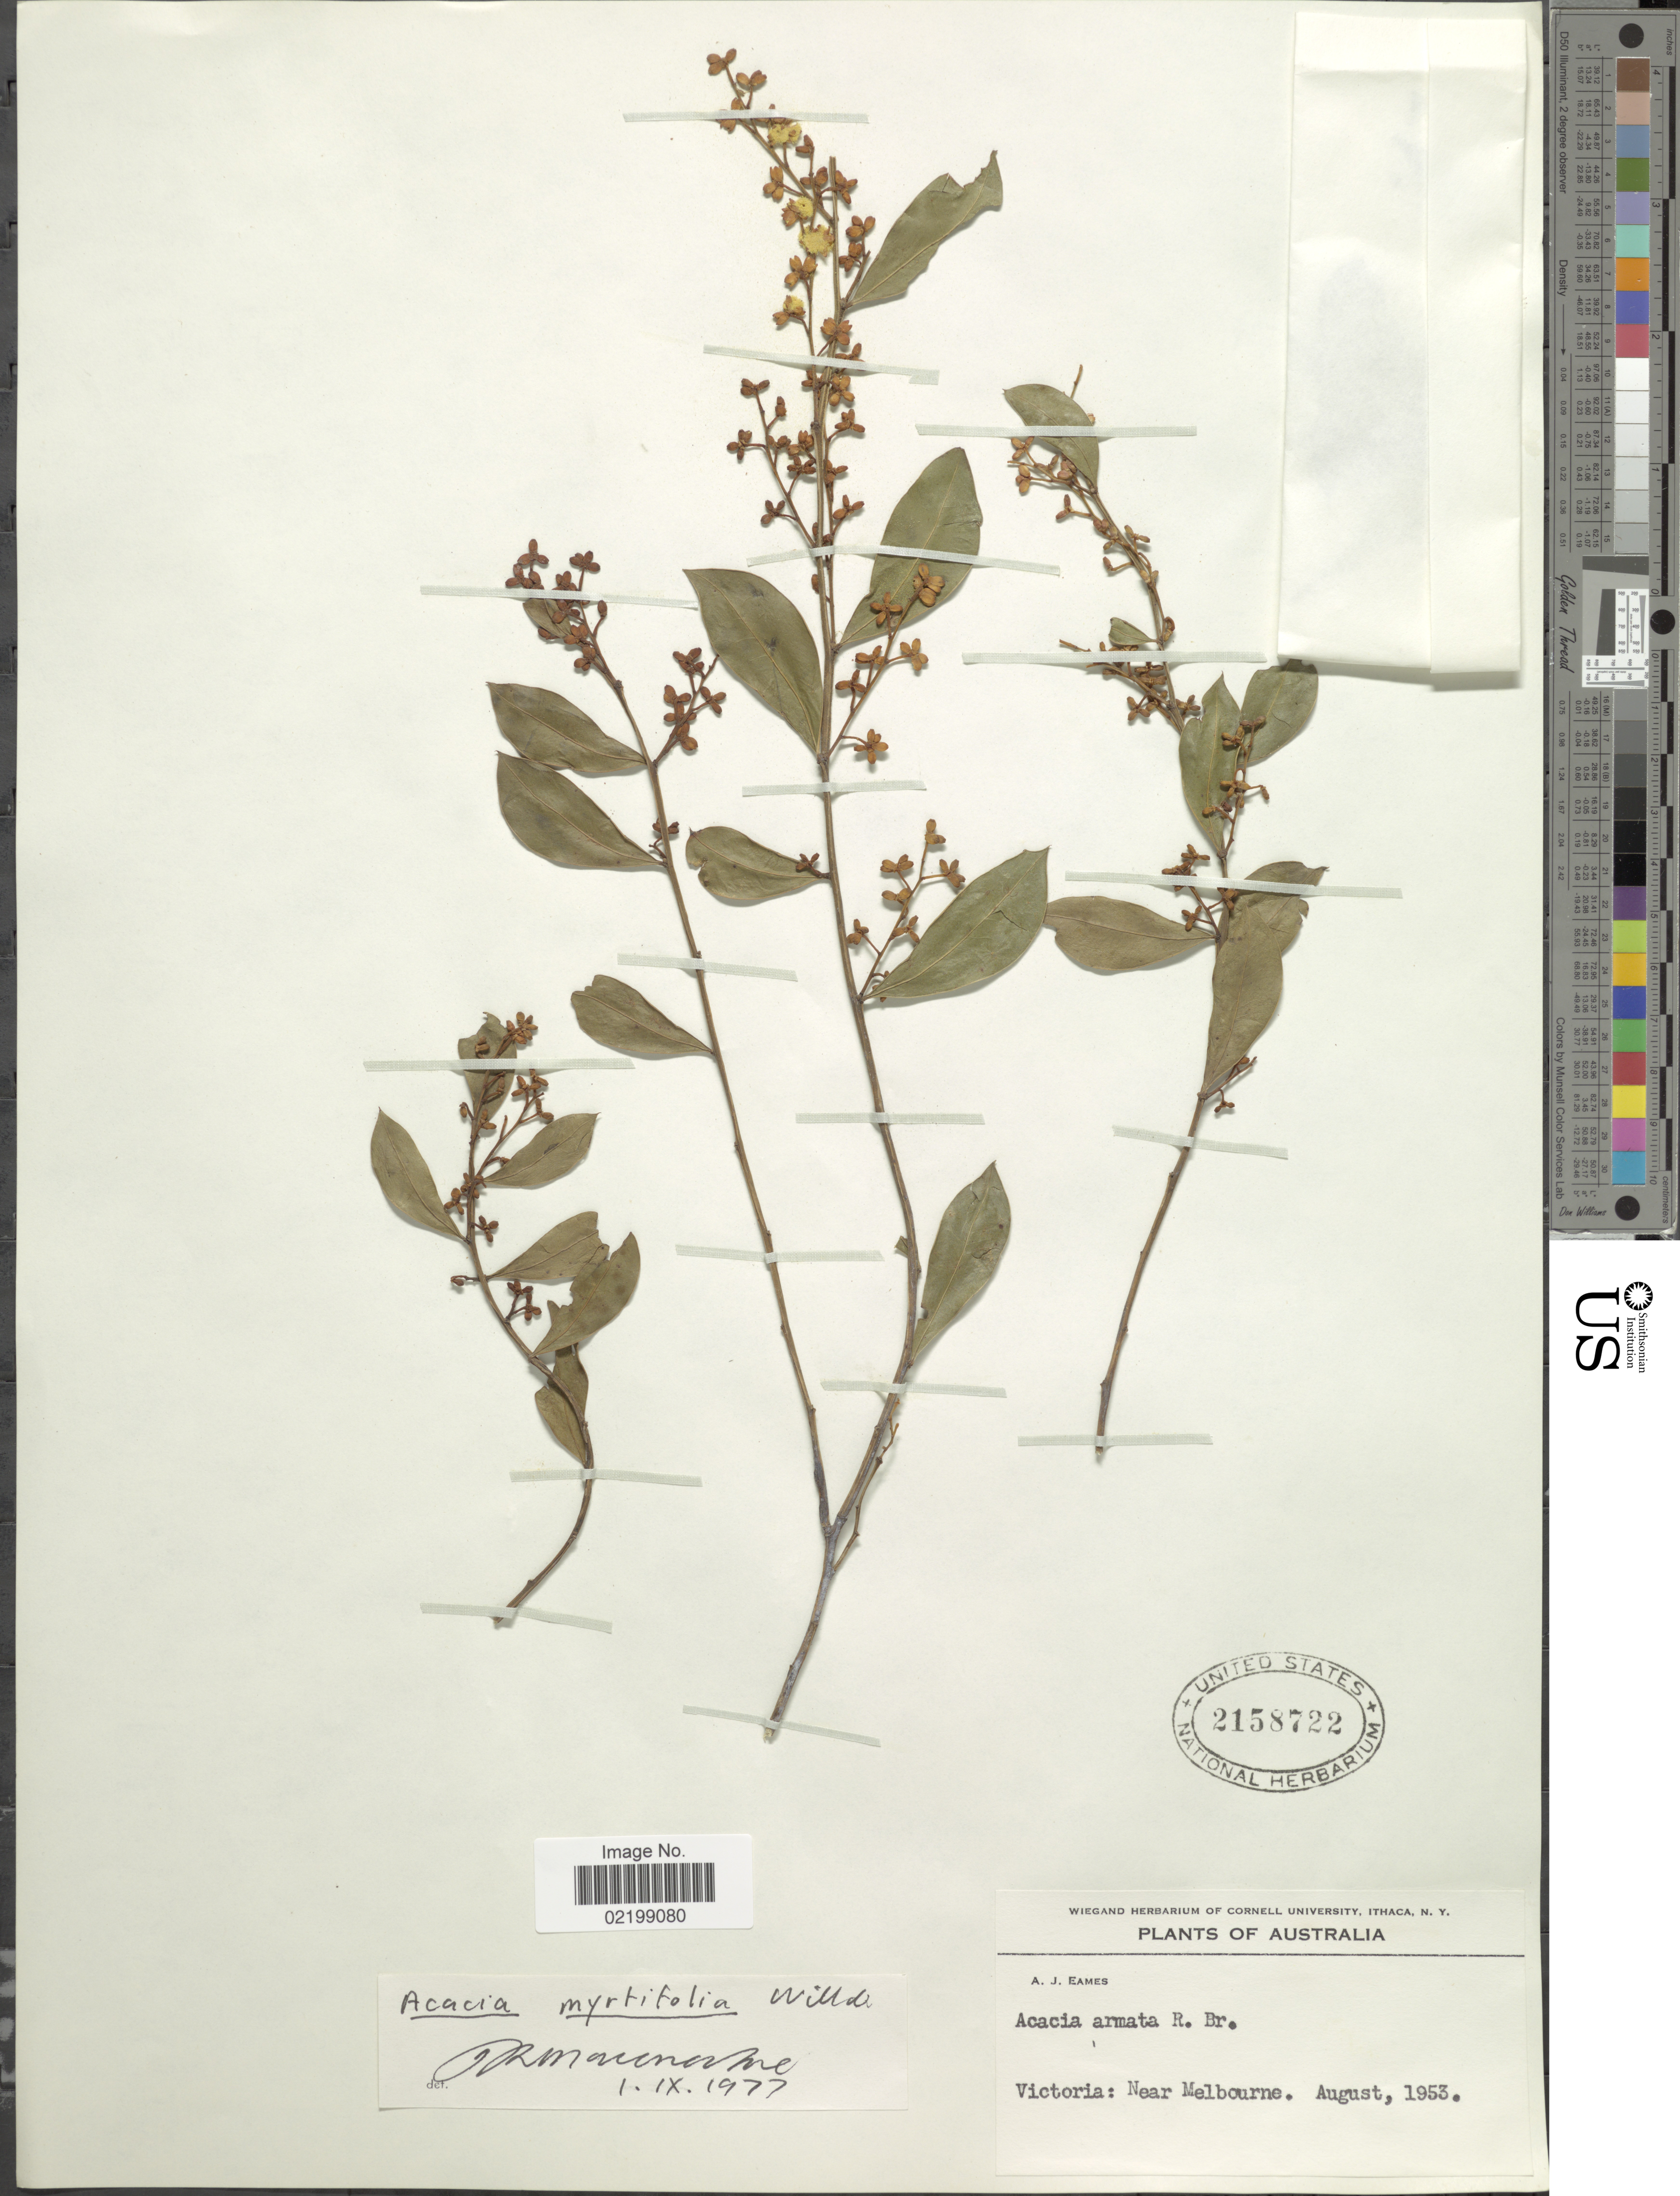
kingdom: Plantae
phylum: Tracheophyta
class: Magnoliopsida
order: Fabales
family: Fabaceae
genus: Acacia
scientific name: Acacia myrtifolia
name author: (Sm.) Willd.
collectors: A. J. Eames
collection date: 1953-08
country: Australia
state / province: Victoria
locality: Victoria: near Melbourne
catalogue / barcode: US 2158722